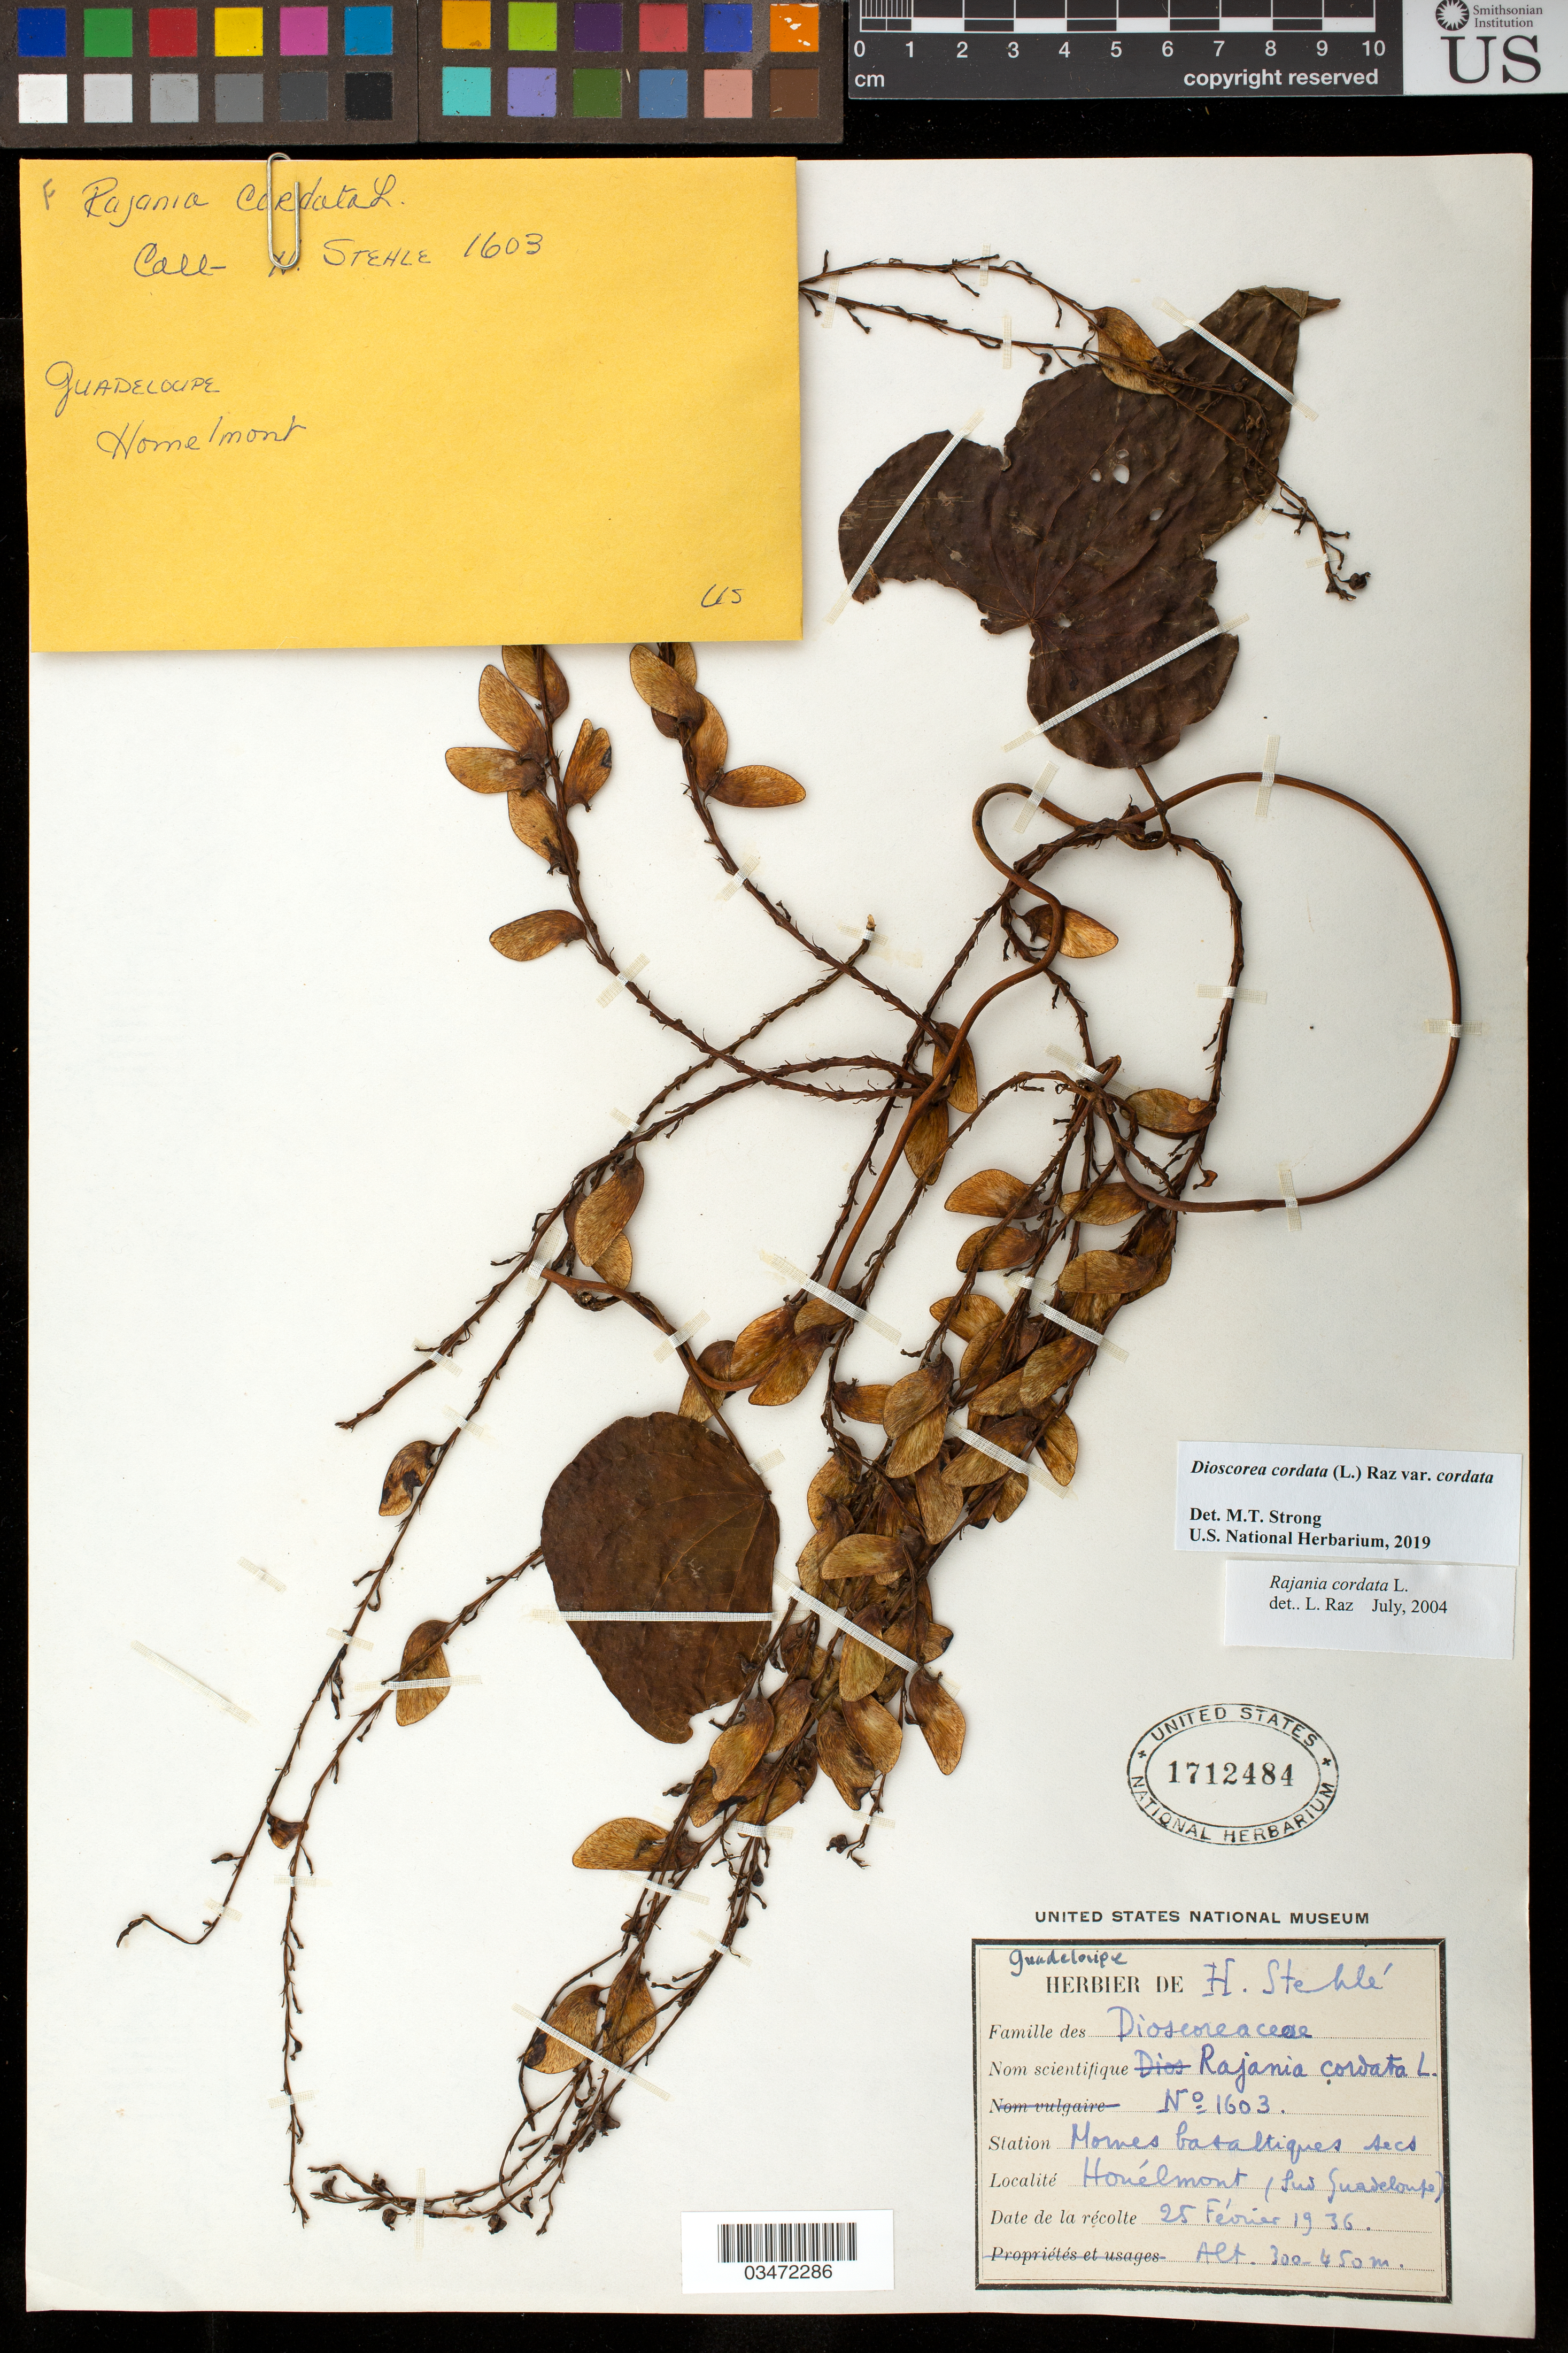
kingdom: Plantae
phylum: Tracheophyta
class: Liliopsida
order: Dioscoreales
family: Dioscoreaceae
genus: Dioscorea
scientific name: Dioscorea cordata var. cordata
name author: (L.) Raz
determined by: Strong, M. T., (US), Smithsonian Institution - National Museum of Natural History (UNITED STATES)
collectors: H. Stehlé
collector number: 1603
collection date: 1936-02-25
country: Guadeloupe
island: Basse-Terre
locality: Houëlmont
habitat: Mornes basaltiques secs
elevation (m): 300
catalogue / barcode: US 1712484